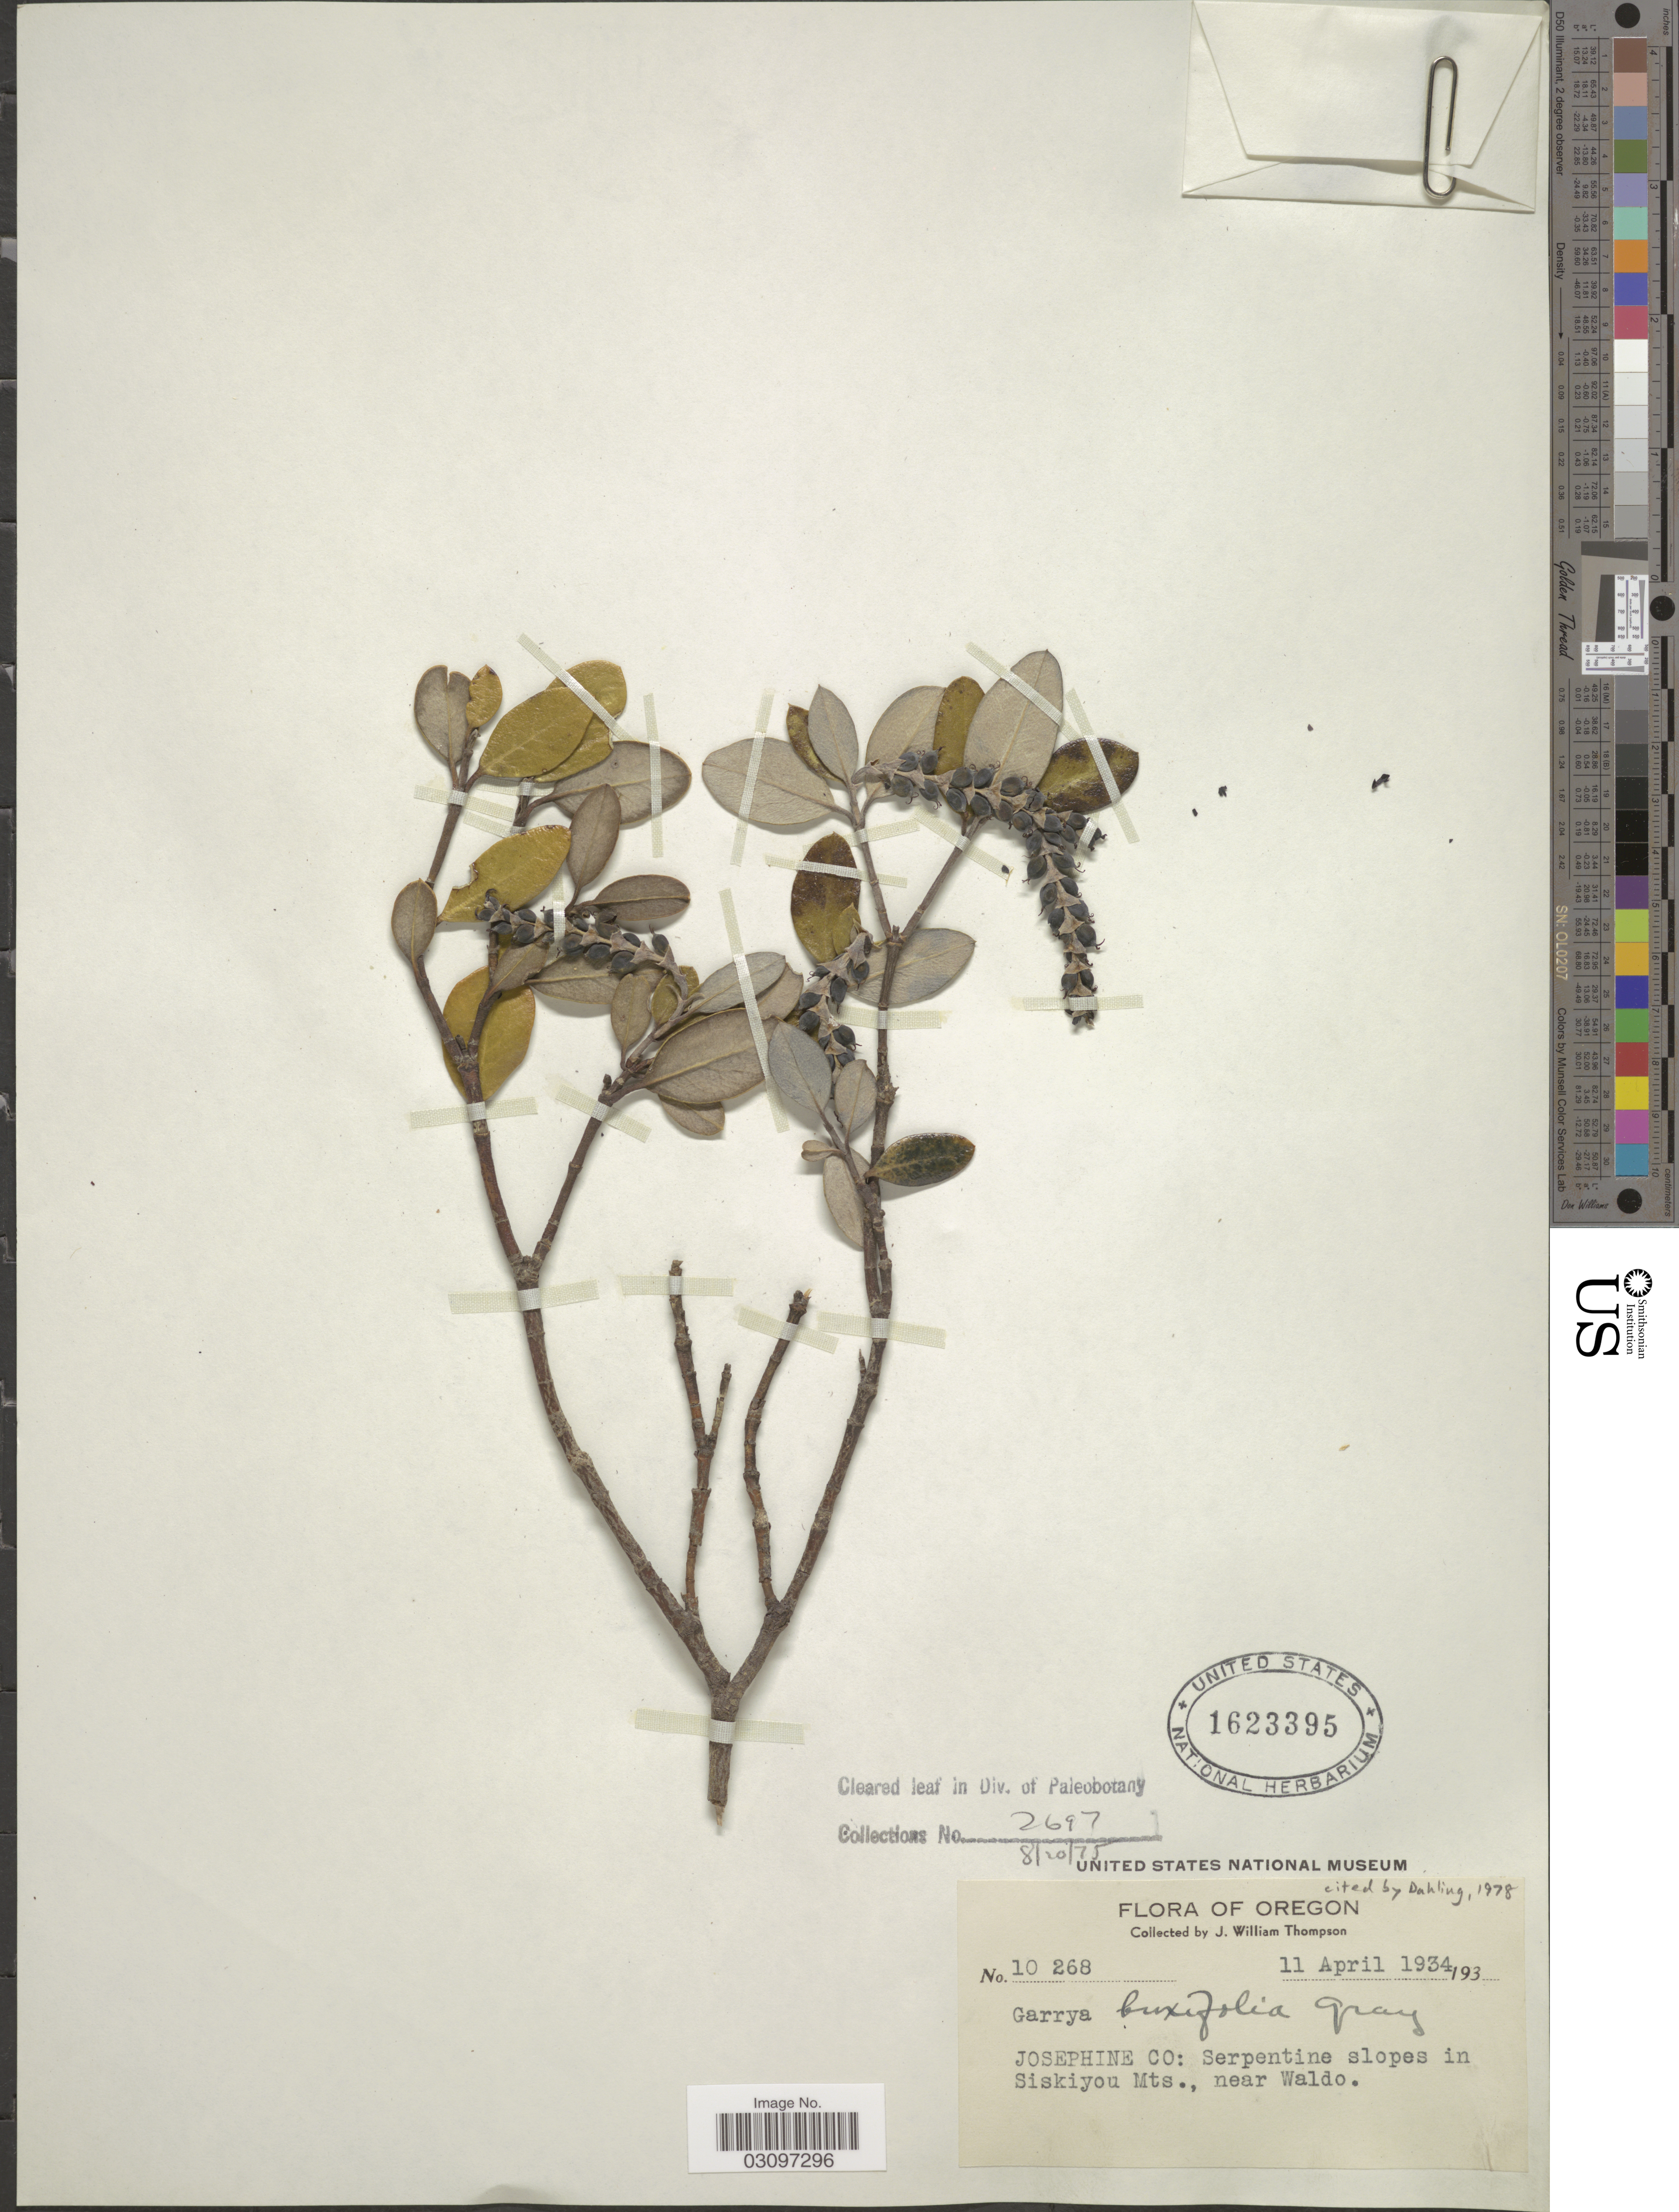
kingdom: Plantae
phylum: Tracheophyta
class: Magnoliopsida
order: Garryales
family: Garryaceae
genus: Garrya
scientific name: Garrya buxifolia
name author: A. Gray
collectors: J. W. Thompson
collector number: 10268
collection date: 1934-04-11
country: United States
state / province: Oregon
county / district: Josephine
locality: Josephine Co: Serpentine slopes in Siskiyou Mts., near Waldo.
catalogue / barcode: US 1623395